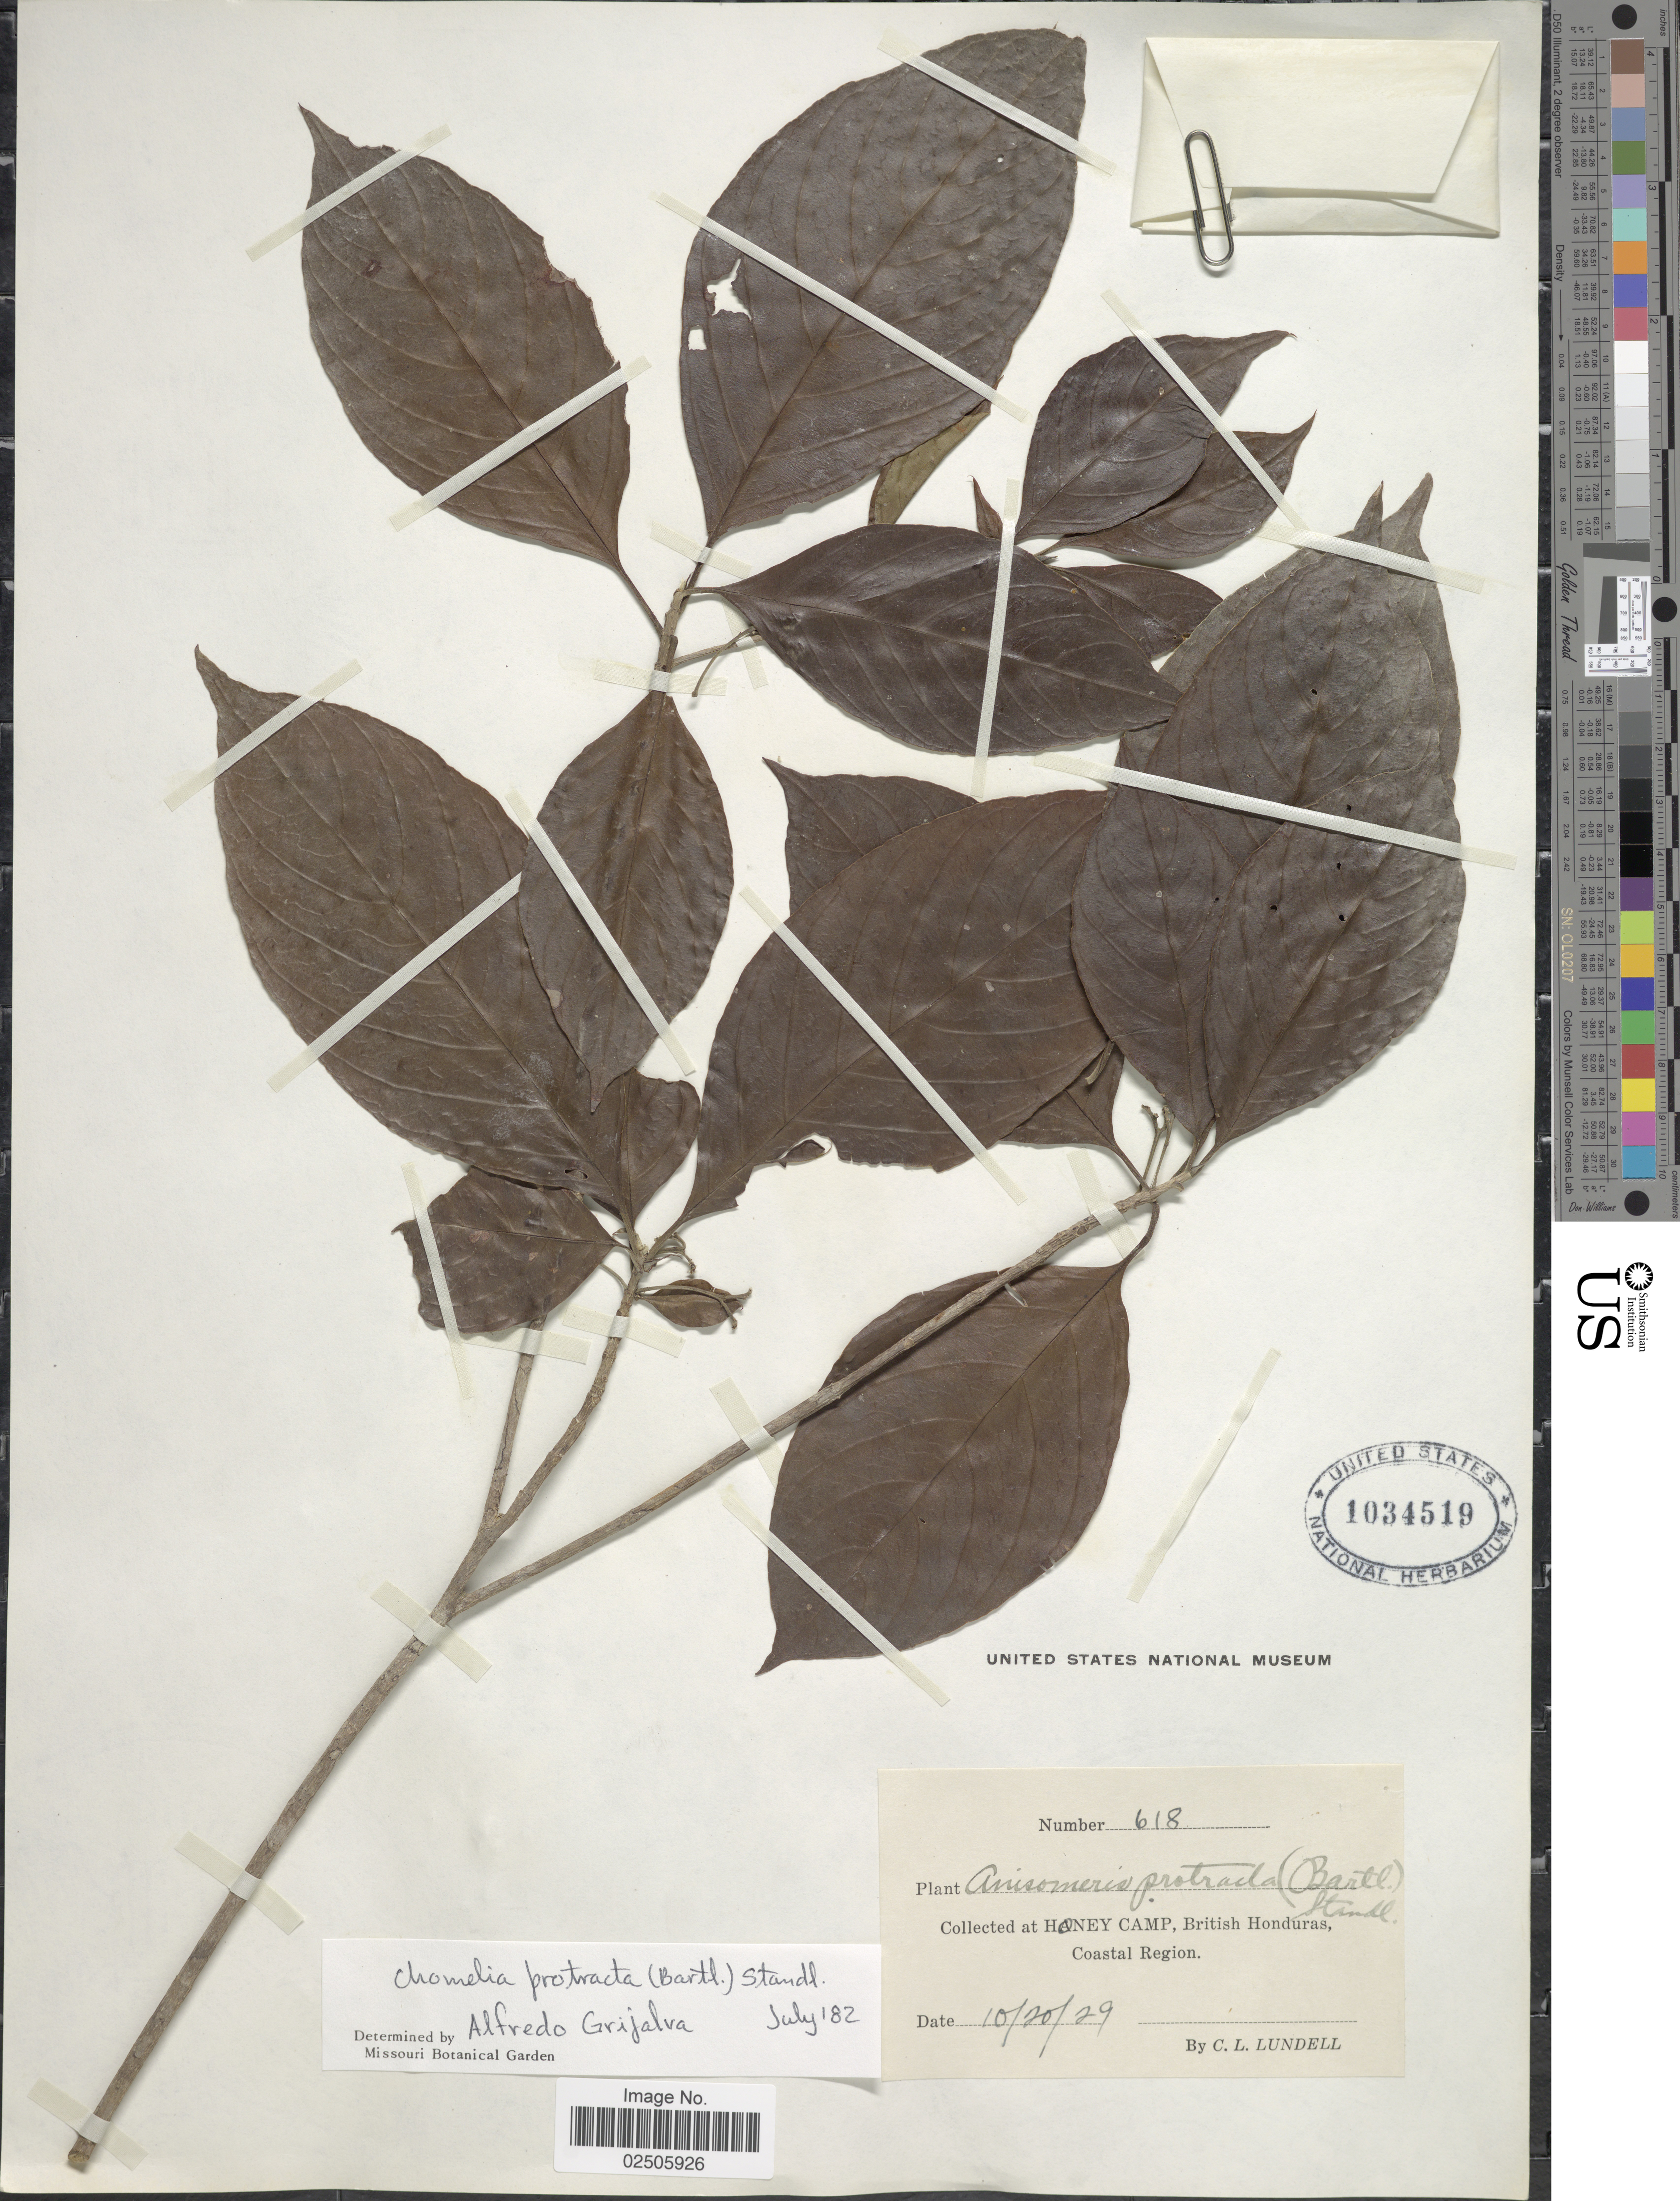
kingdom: Plantae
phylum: Tracheophyta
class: Magnoliopsida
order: Gentianales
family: Rubiaceae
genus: Chomelia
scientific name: Chomelia protracta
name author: (Bartl. ex DC.) Standl.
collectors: C. L. Lundell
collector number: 618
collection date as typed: Transcribed d/m/y: 20/10/29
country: Belize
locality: Honey Camp, British Honduras, Coastal Region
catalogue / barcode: US 1034519